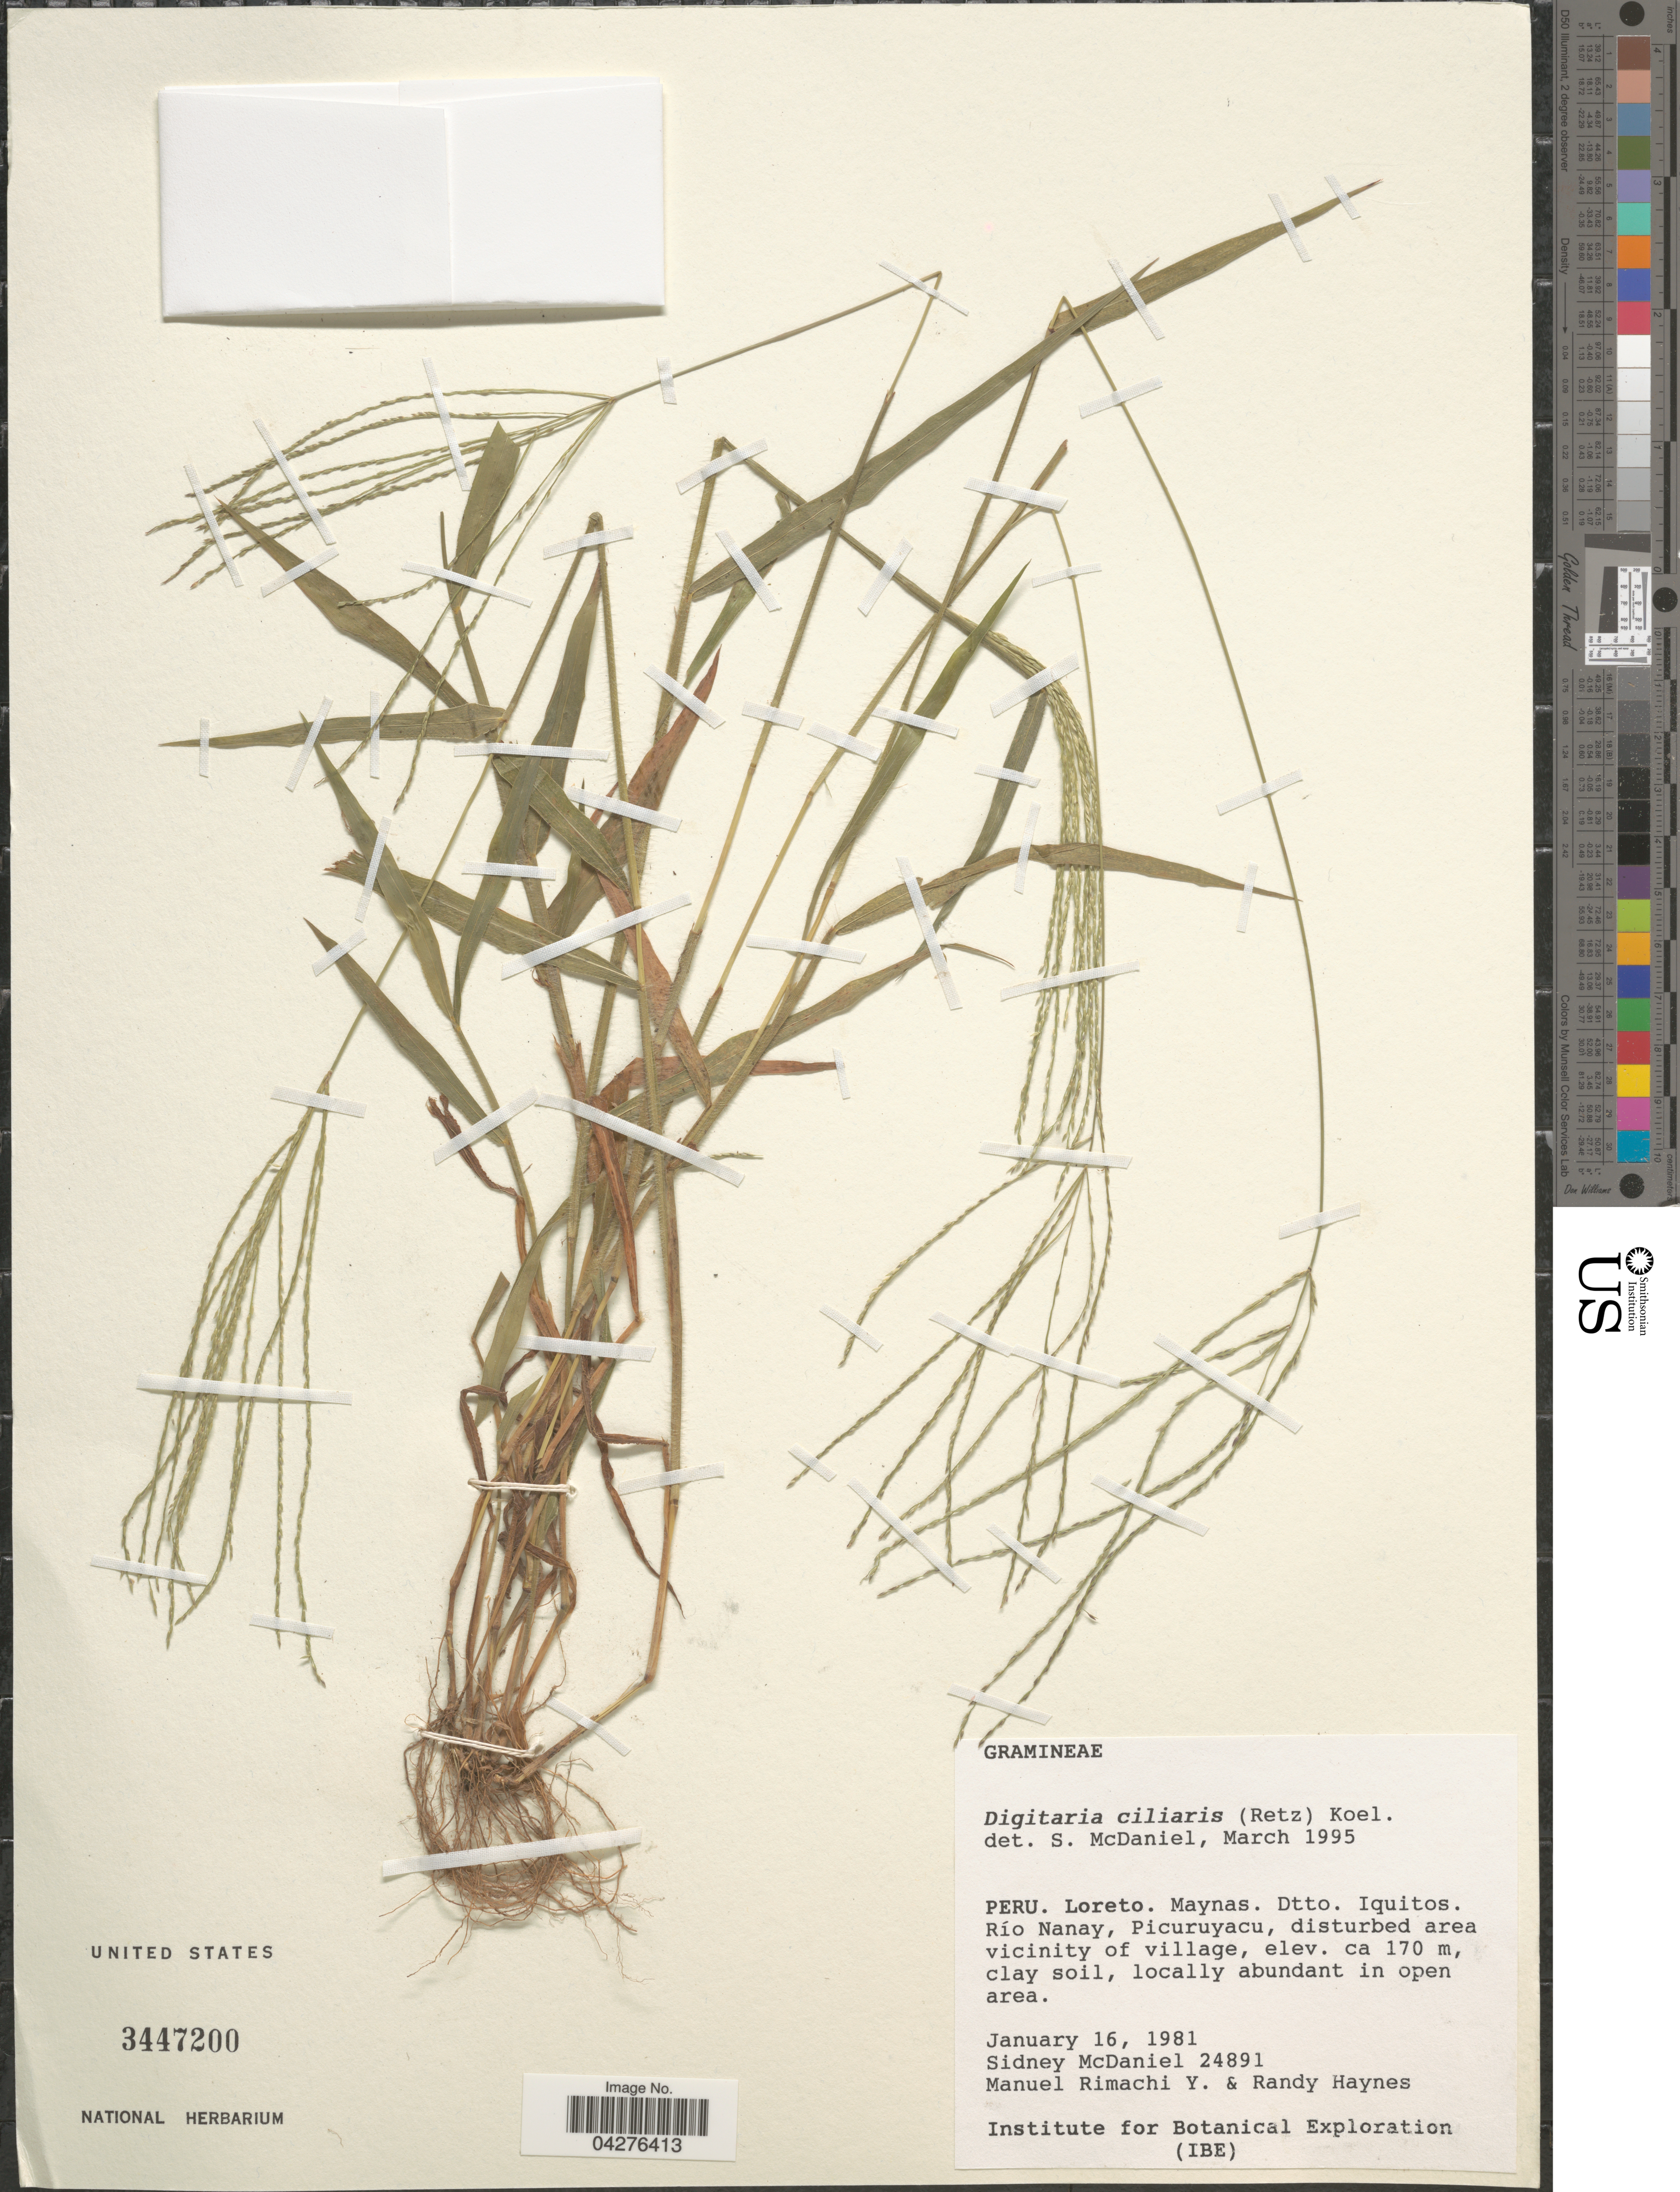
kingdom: Plantae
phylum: Tracheophyta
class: Liliopsida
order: Poales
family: Poaceae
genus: Digitaria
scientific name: Digitaria ciliaris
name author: (Retz.) Koeler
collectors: S. McDaniel, M. Rimachi Y. & R. Haynes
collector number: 24891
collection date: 1981-01-16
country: Peru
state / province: Loreto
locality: Maynas. Dtto. Iquitos. Río Nanay, Picuruyacu, disturbed area vicinity of village.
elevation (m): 170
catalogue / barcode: US 3447200